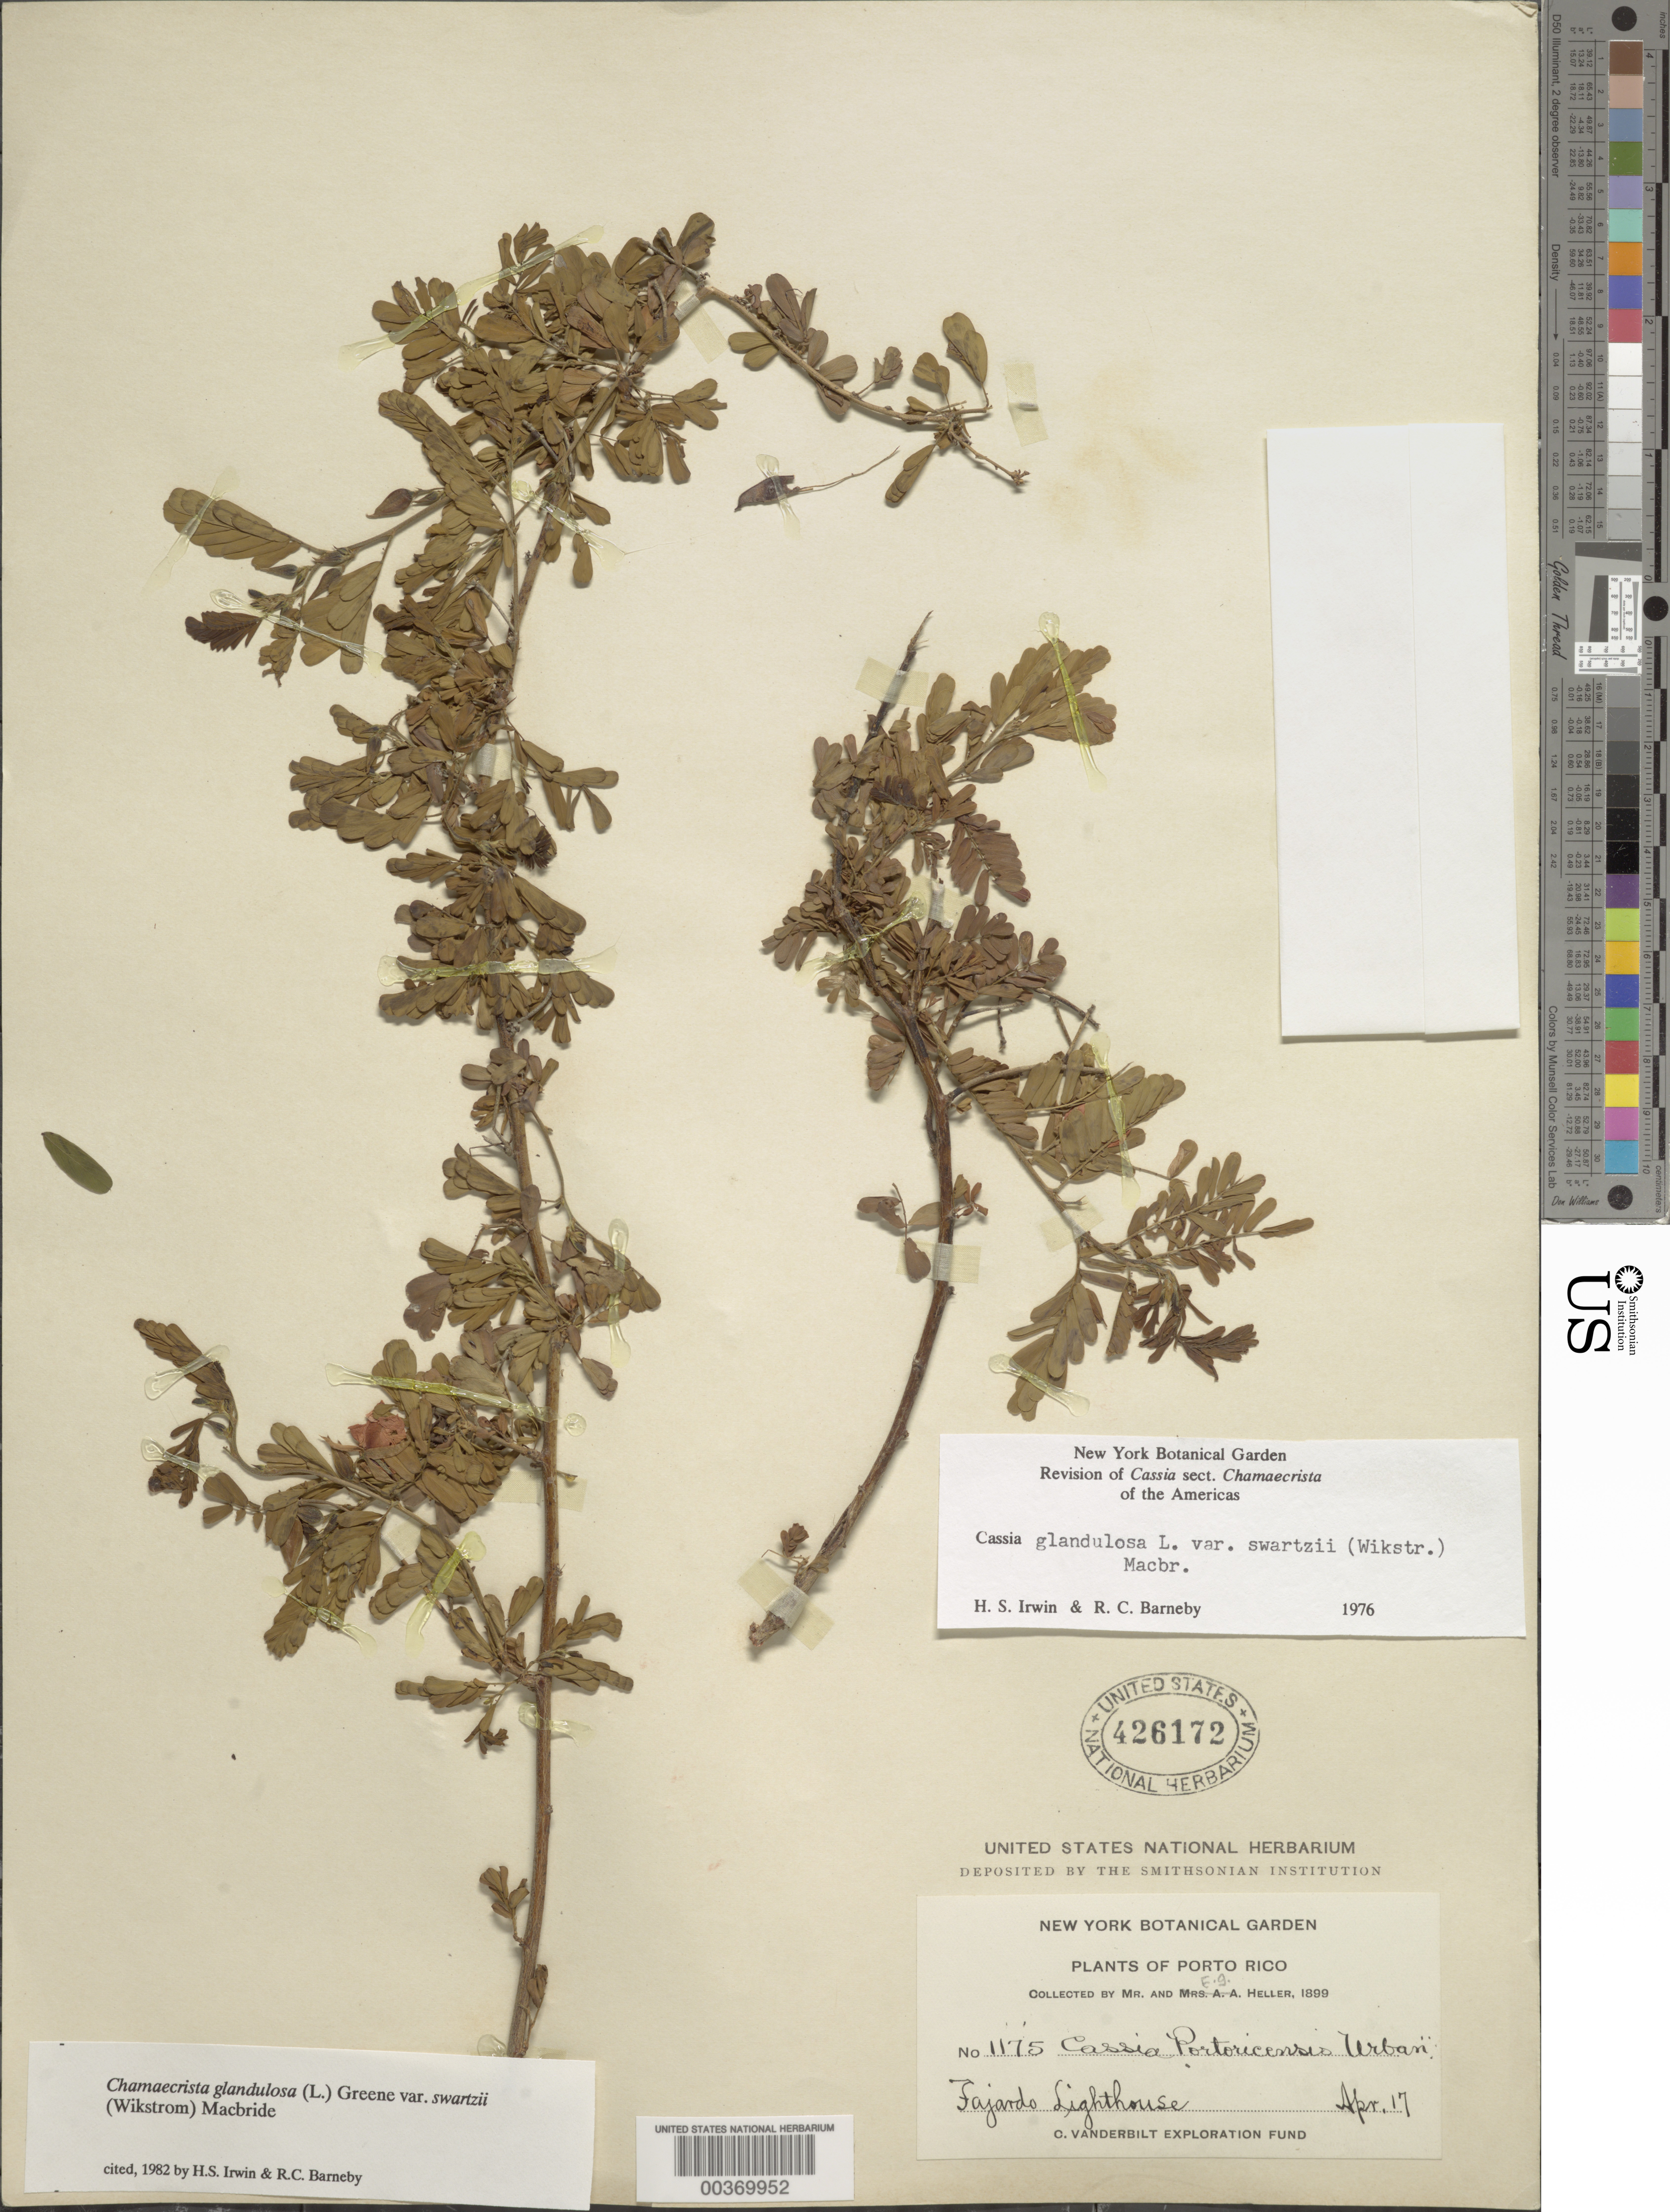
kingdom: Plantae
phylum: Tracheophyta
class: Magnoliopsida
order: Fabales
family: Fabaceae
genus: Chamaecrista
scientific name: Chamaecrista glandulosa var. swartzii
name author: (Wikstr.) H.S. Irwin & Barneby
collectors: A. A. Heller & E. G. Heller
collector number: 1175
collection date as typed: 17 Apr 1899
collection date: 1899-04-17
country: Puerto Rico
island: Greater Antilles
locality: Fajardo lighthouse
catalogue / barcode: US 426172